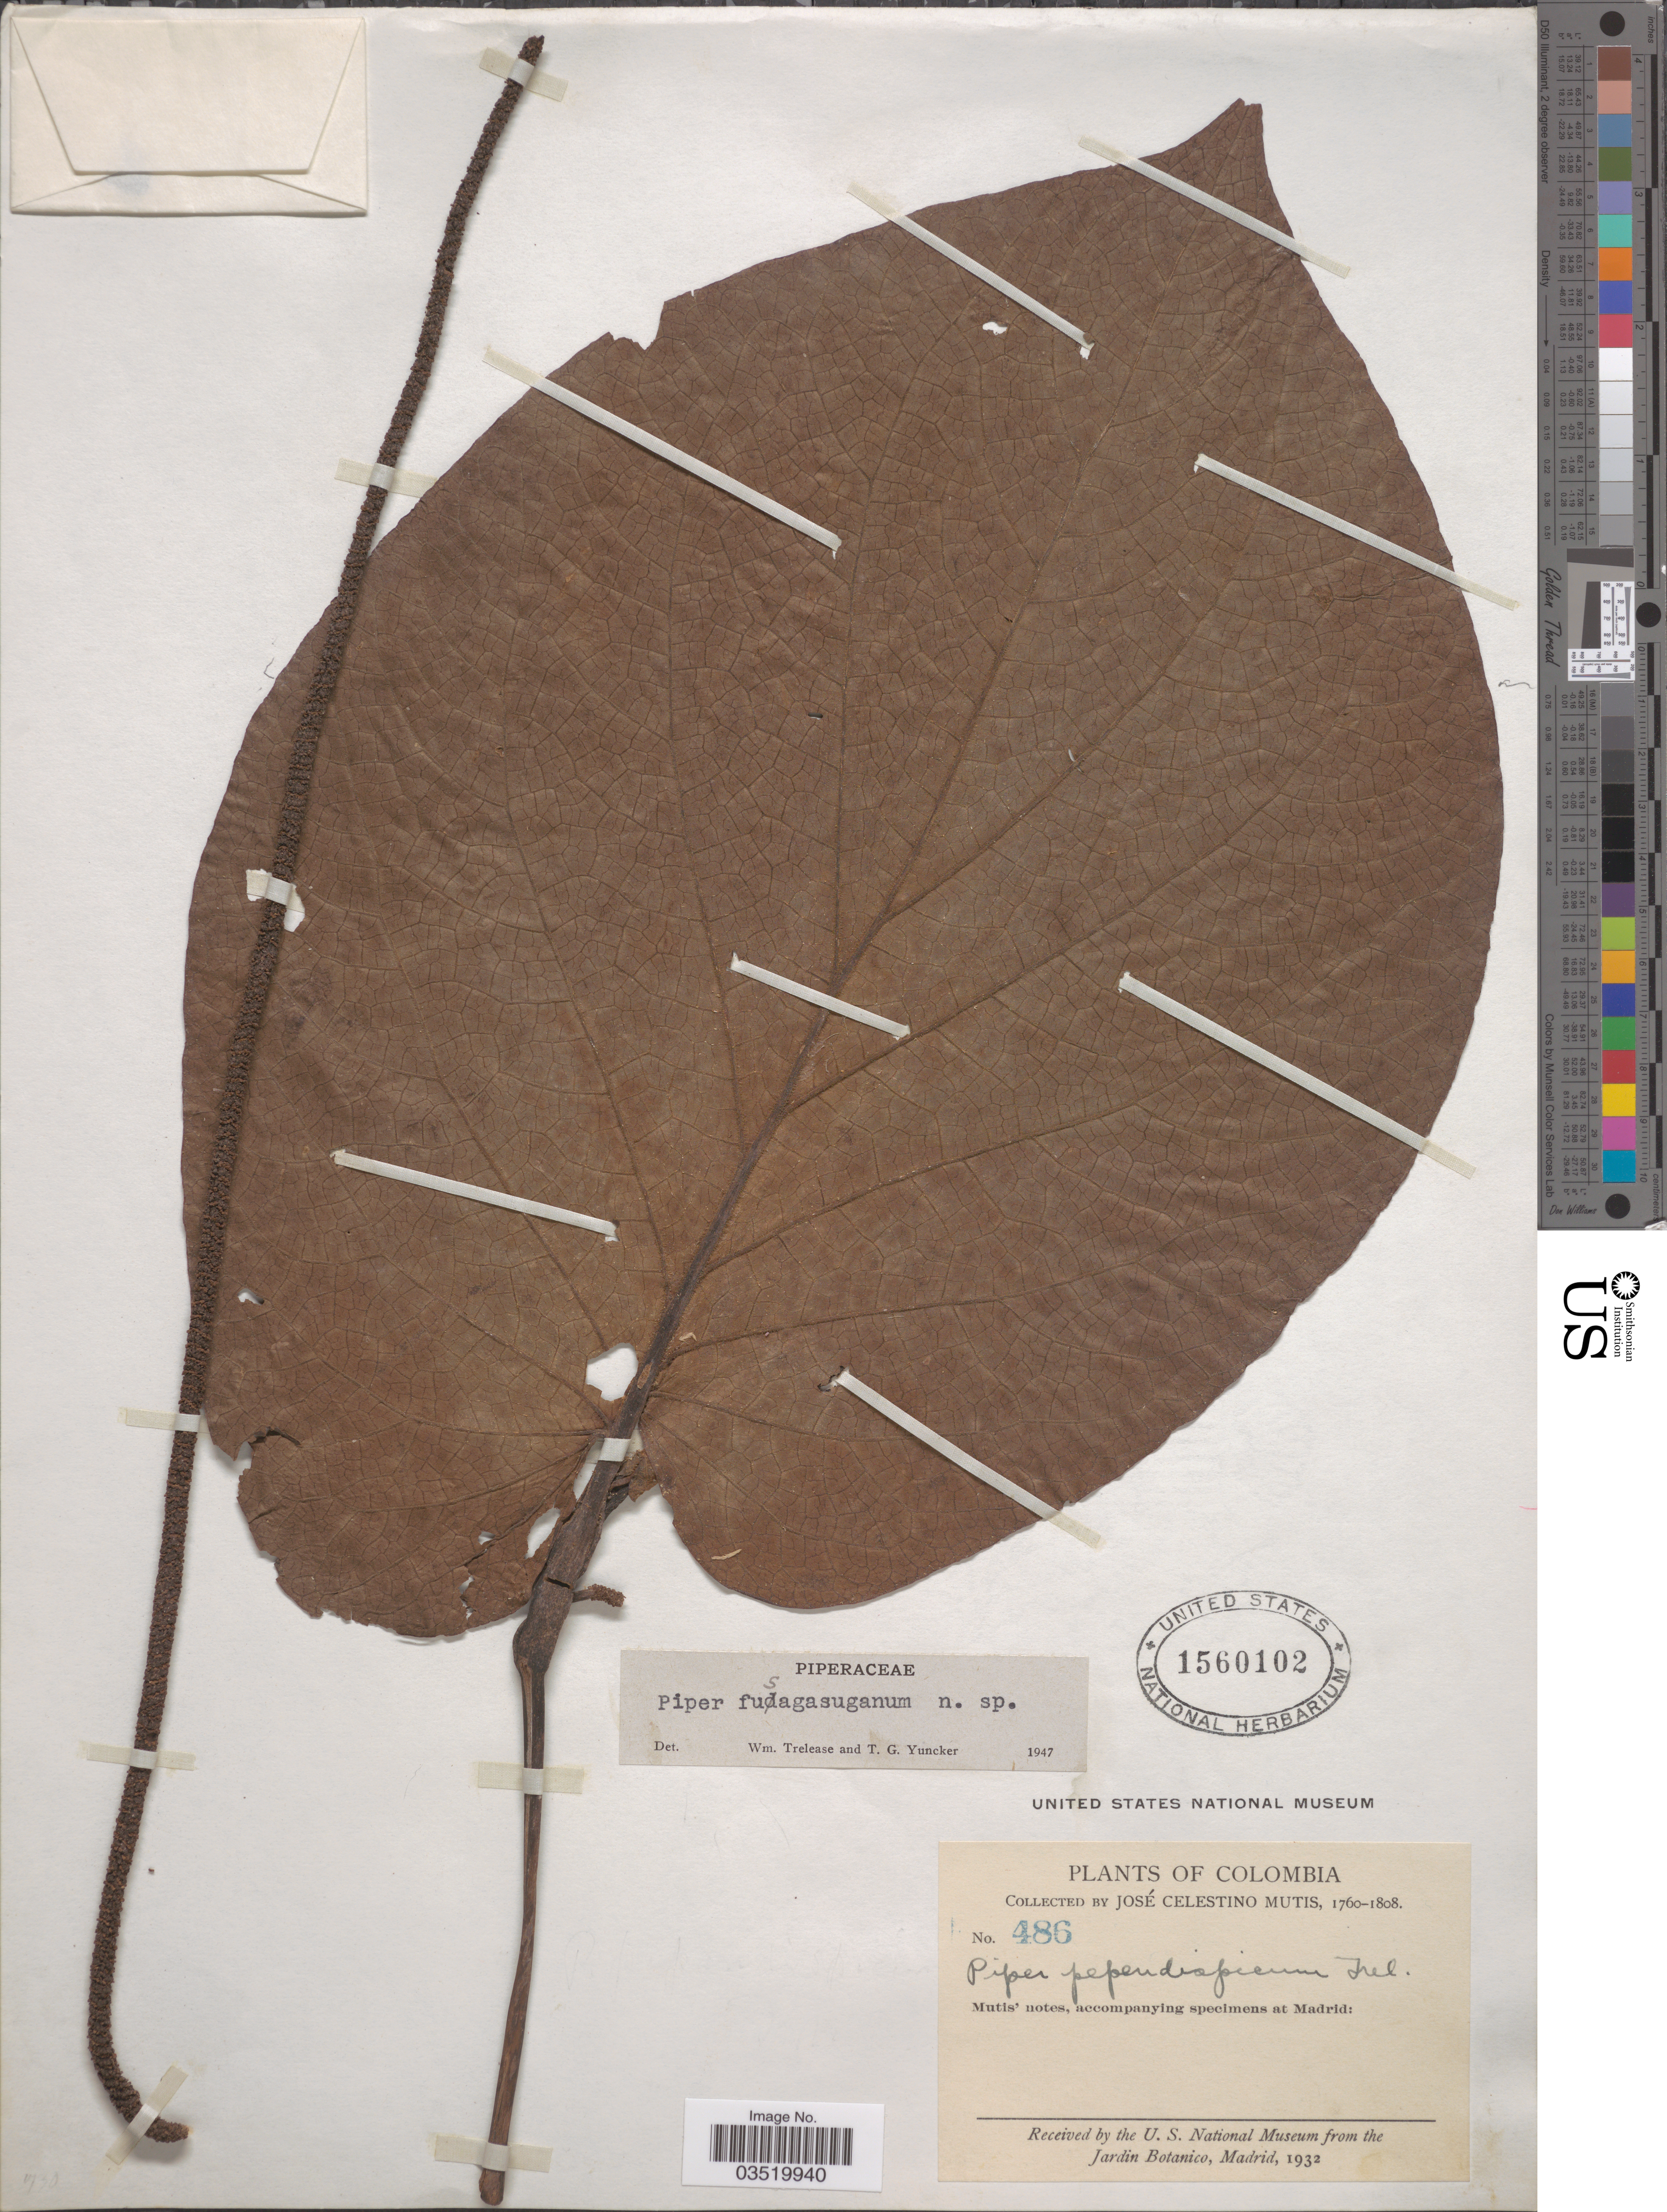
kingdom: Plantae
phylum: Tracheophyta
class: Magnoliopsida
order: Piperales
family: Piperaceae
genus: Piper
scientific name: Piper fusagasuganum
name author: Trel. & Yunck.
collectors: J. C. B. Mutis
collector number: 486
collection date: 1760/1808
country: Colombia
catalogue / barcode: US 1560102